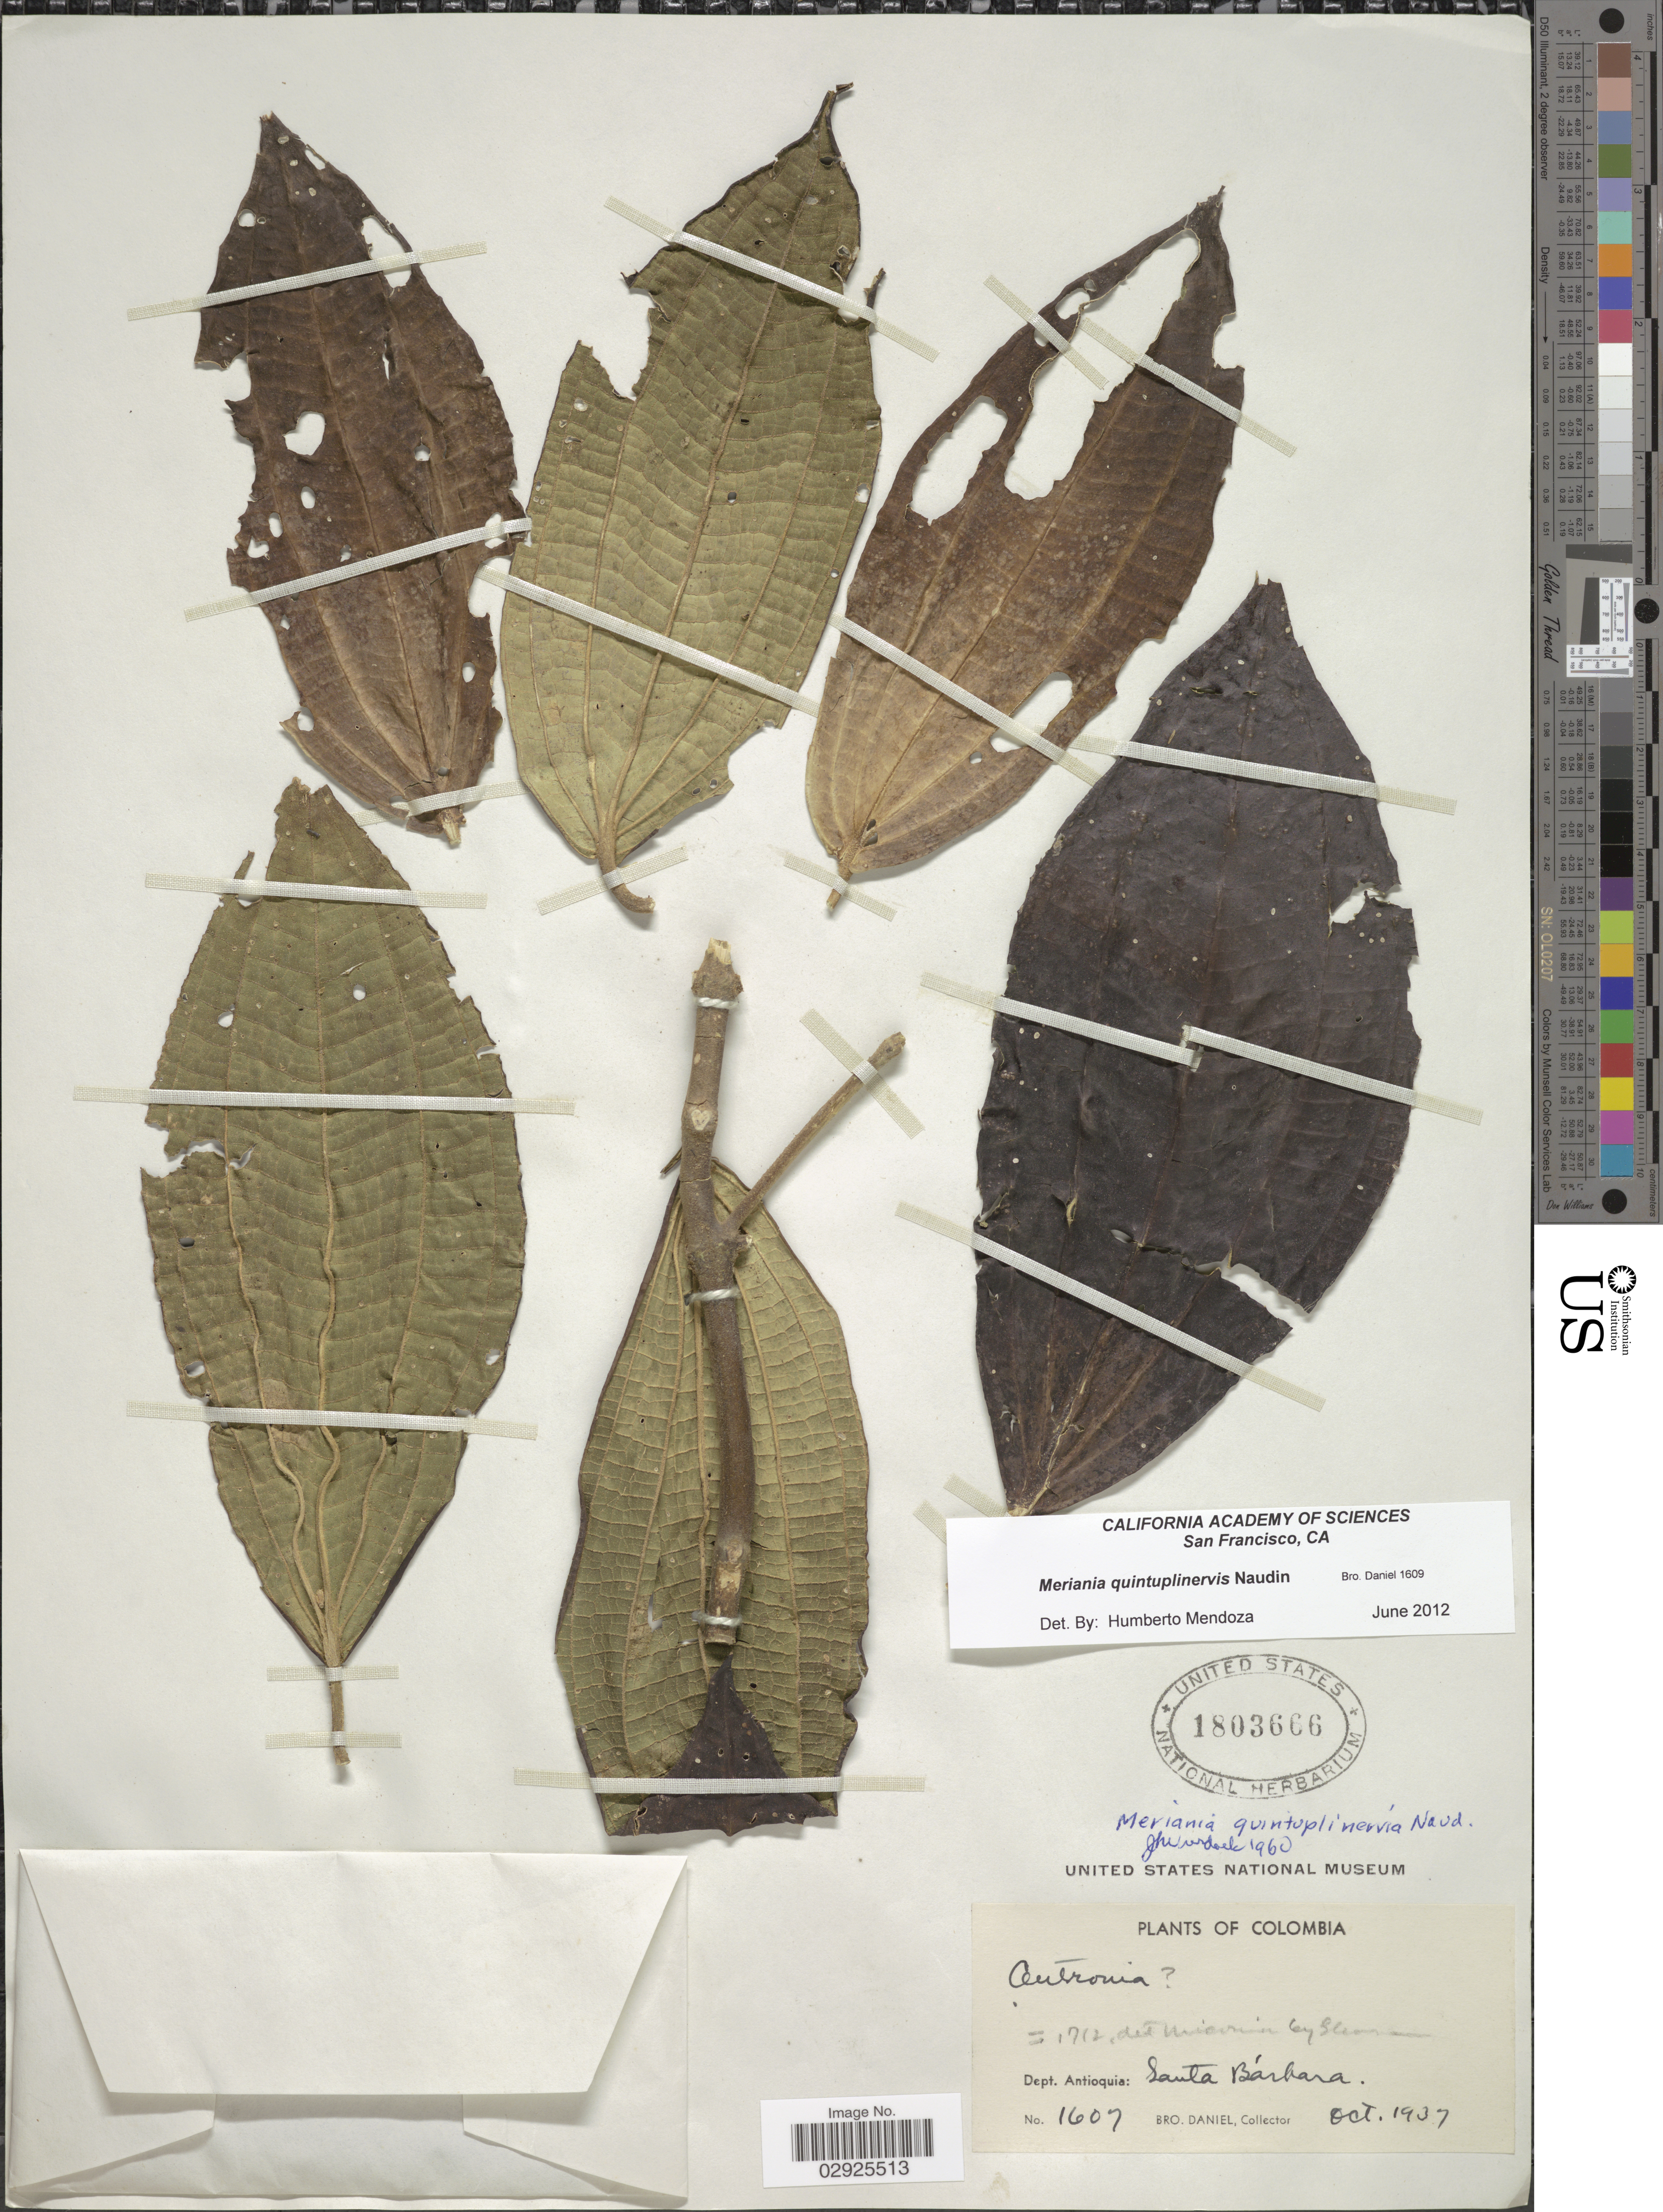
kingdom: Plantae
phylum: Tracheophyta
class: Magnoliopsida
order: Myrtales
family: Melastomataceae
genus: Meriania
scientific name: Meriania quintuplinervis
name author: Naudin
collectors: Bro. Daniel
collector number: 1607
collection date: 1937-10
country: Colombia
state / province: Antioquia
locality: Dept. Antioquia: Santa Bárbara.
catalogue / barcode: US 1803666